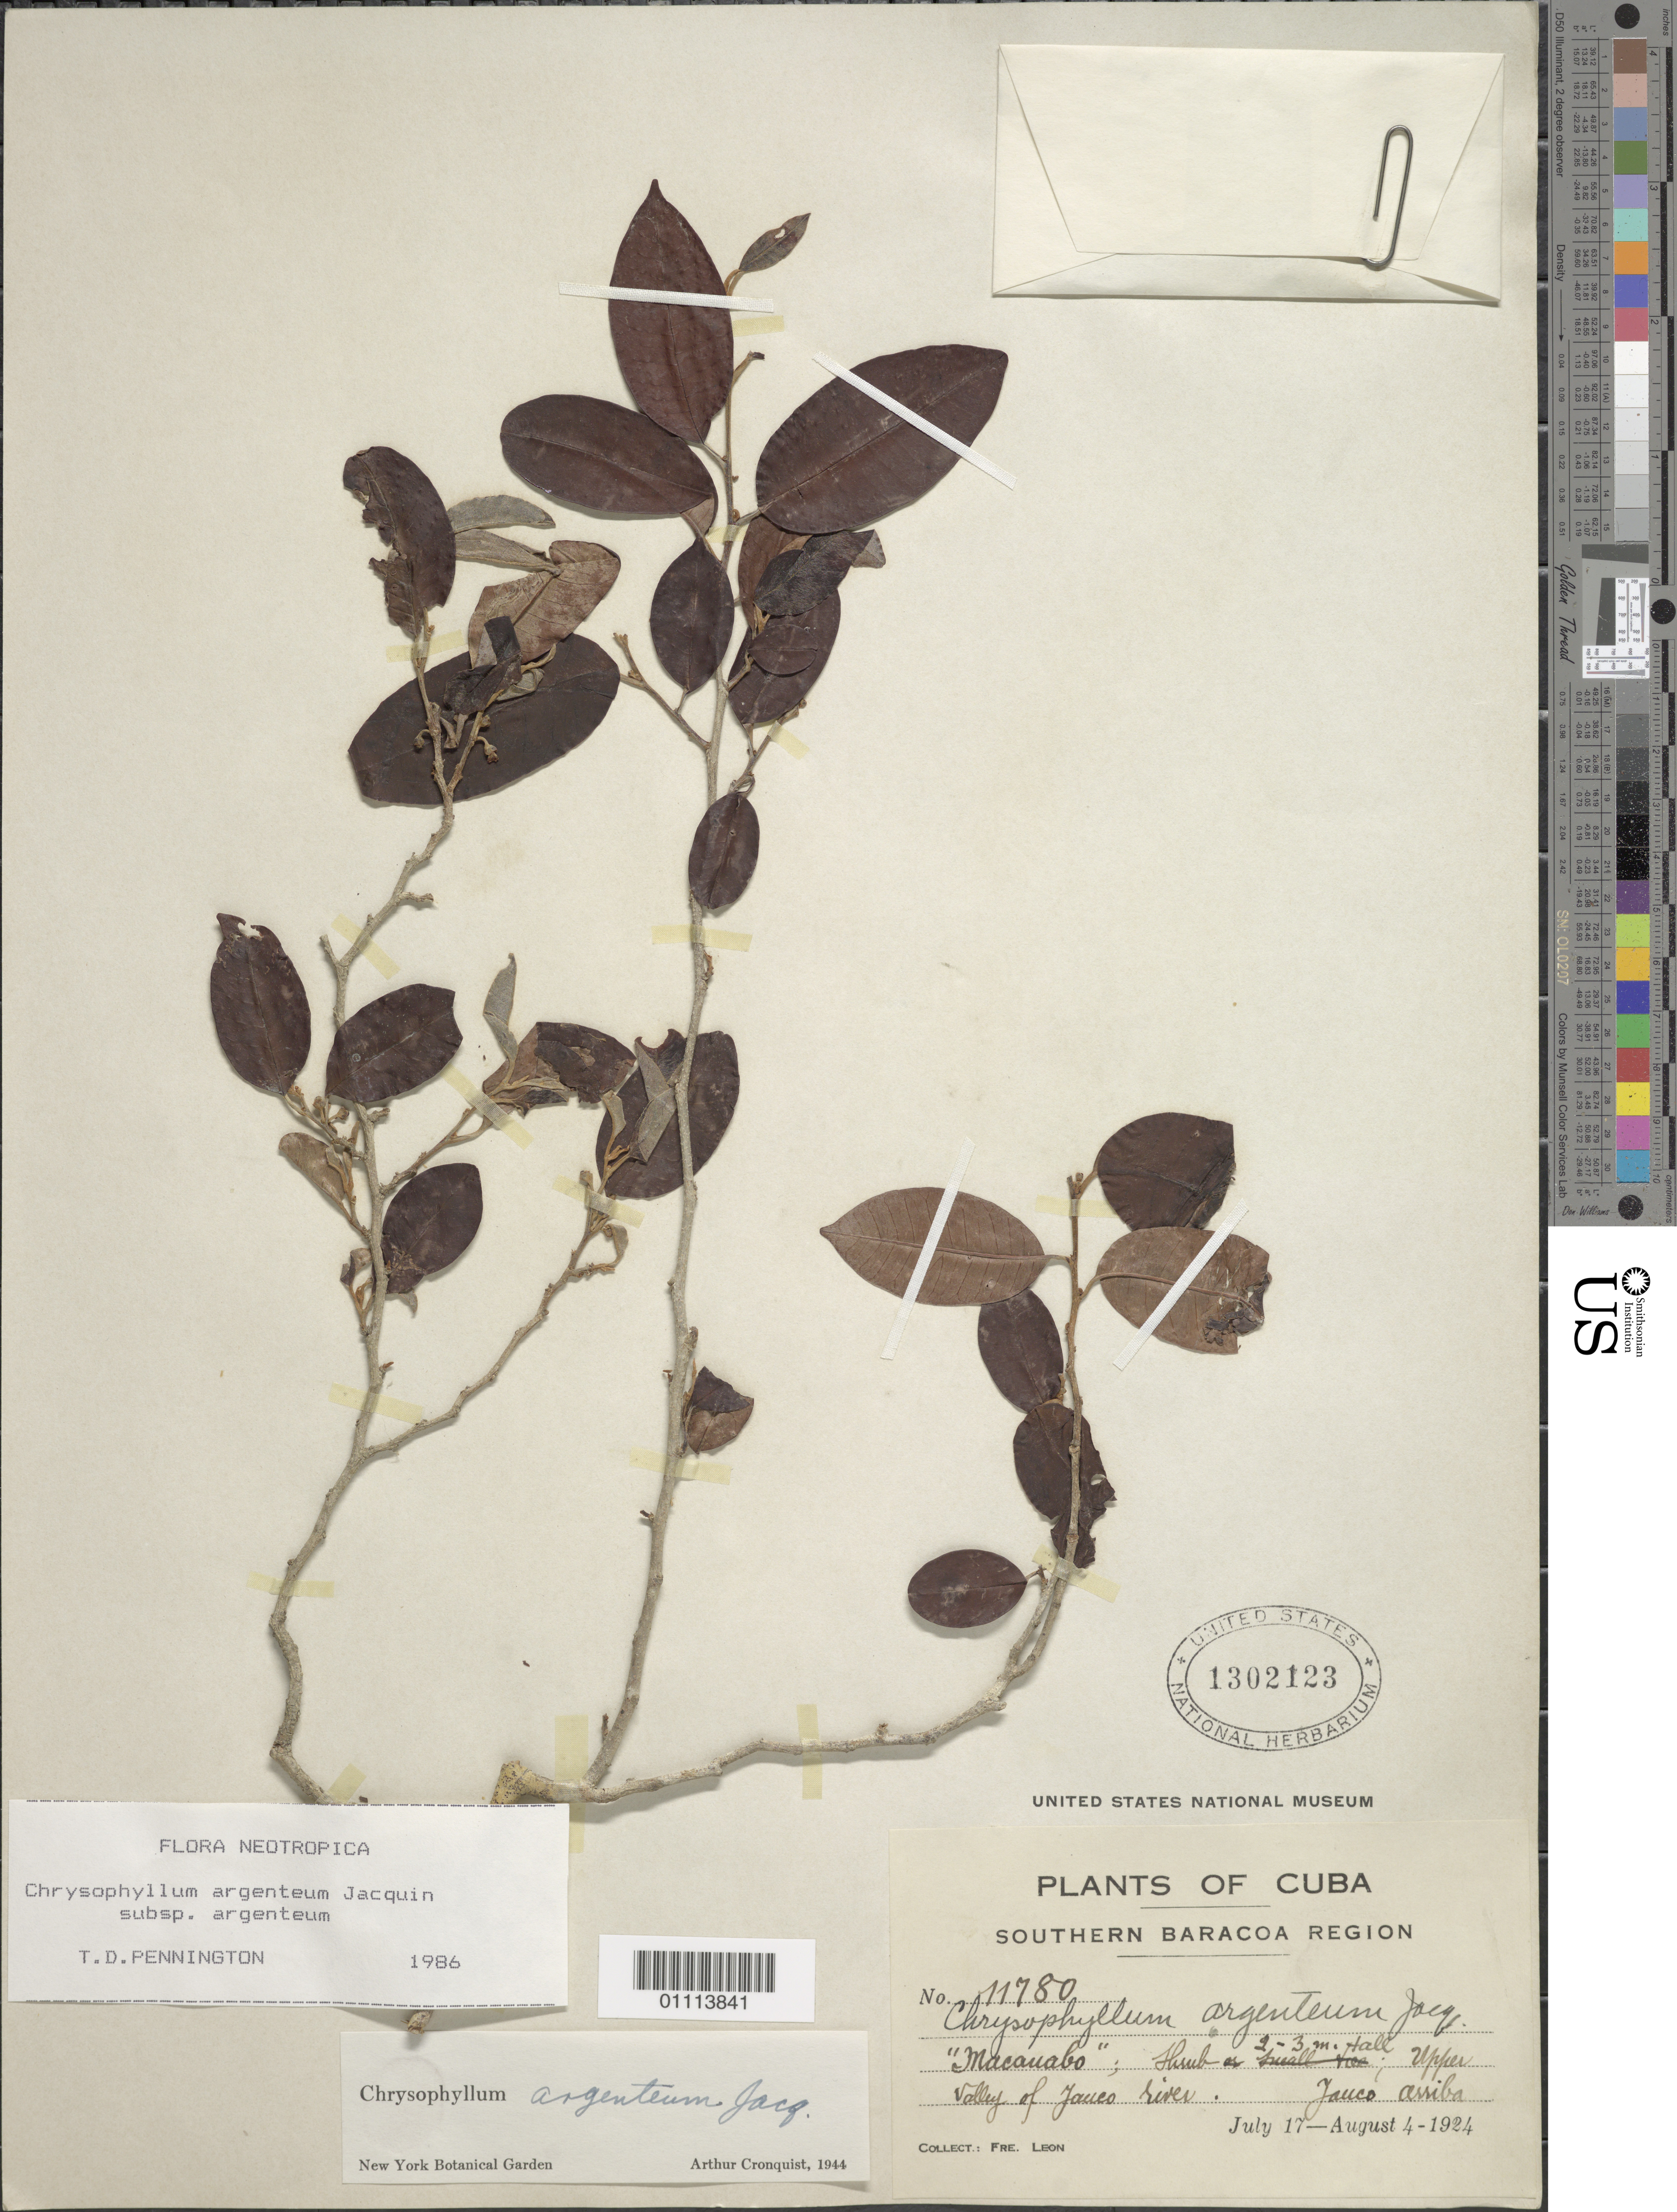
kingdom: Plantae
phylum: Tracheophyta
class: Magnoliopsida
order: Ericales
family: Sapotaceae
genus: Chrysophyllum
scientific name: Chrysophyllum argenteum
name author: Jacq.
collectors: Bro. León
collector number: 11780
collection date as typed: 17 Jul 1924 to 04 Aug 1924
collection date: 1924-07-17/1924-08-04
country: Cuba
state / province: Guantánamo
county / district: Baracoa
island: Cuba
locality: Upper valley of Jauco River, Jauco arriba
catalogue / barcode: US 1302123